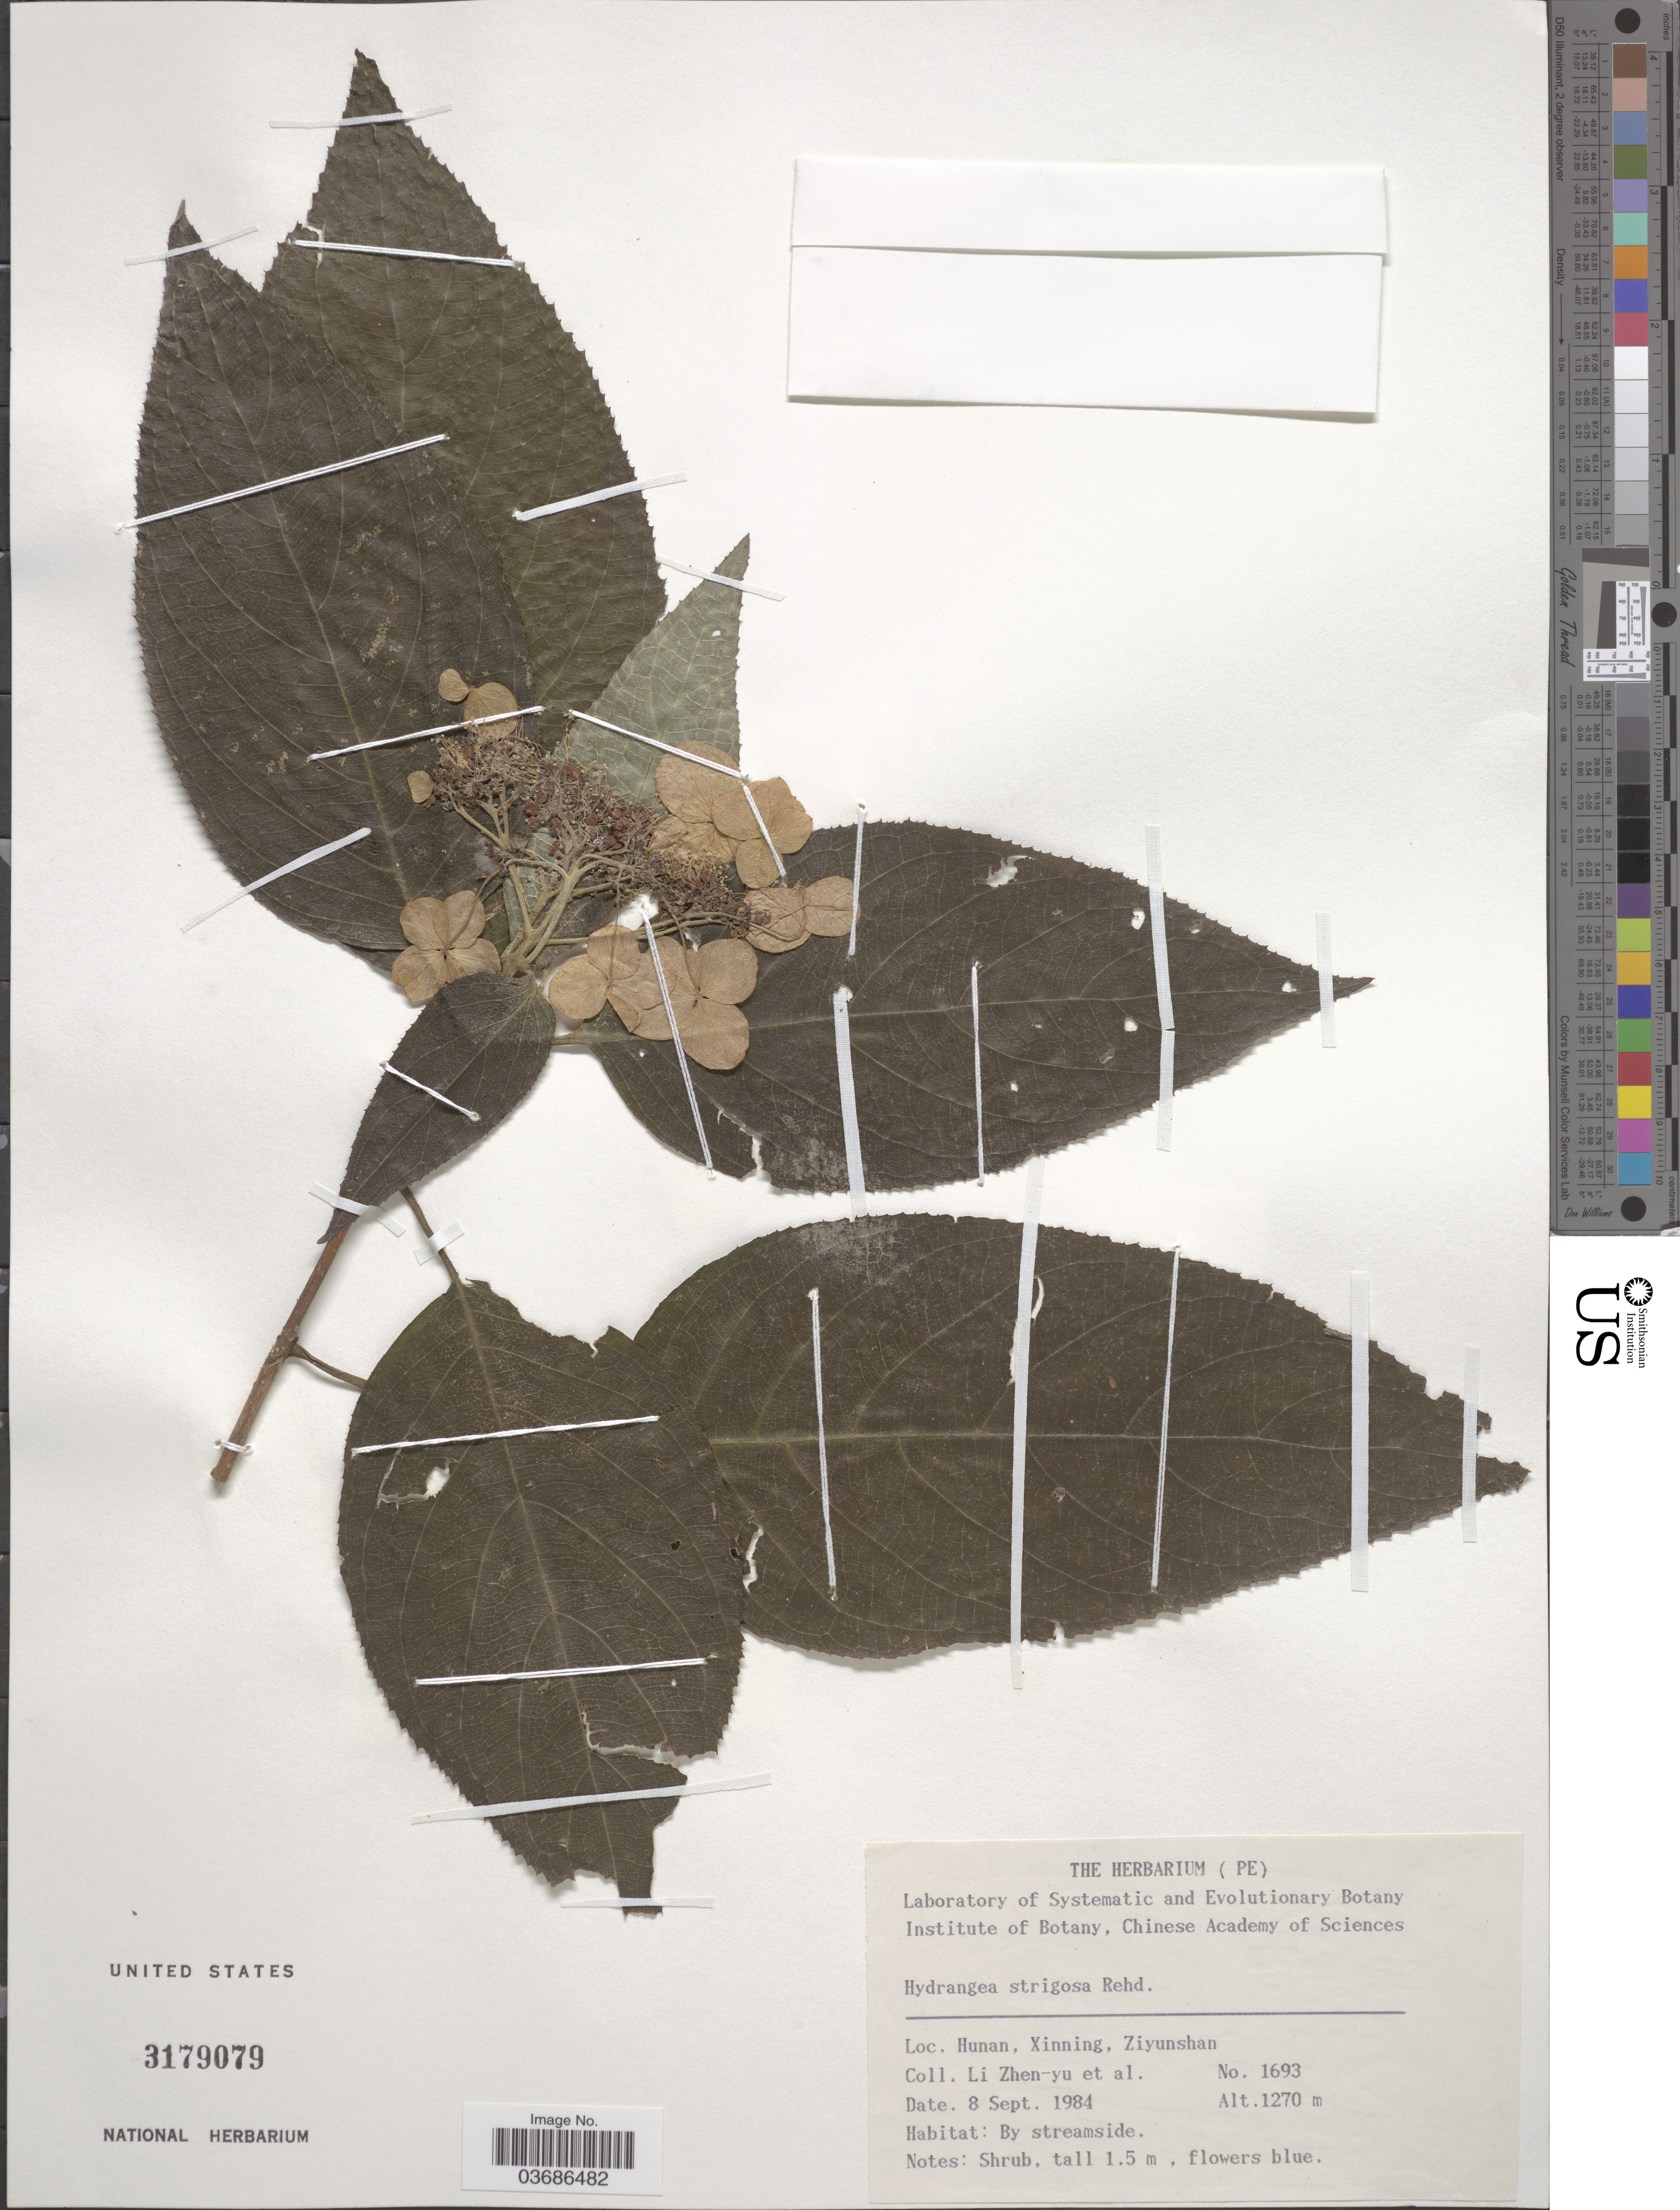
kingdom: Plantae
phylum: Tracheophyta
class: Magnoliopsida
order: Cornales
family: Hydrangeaceae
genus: Hydrangea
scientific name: Hydrangea strigosa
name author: Rehder in Sarg.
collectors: L. Zhen-yu & et al.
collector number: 1693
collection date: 1984-09-08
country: China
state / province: Hunan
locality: Xinning, Ziyunshan. By streamside.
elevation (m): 1270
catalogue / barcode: US 3179079